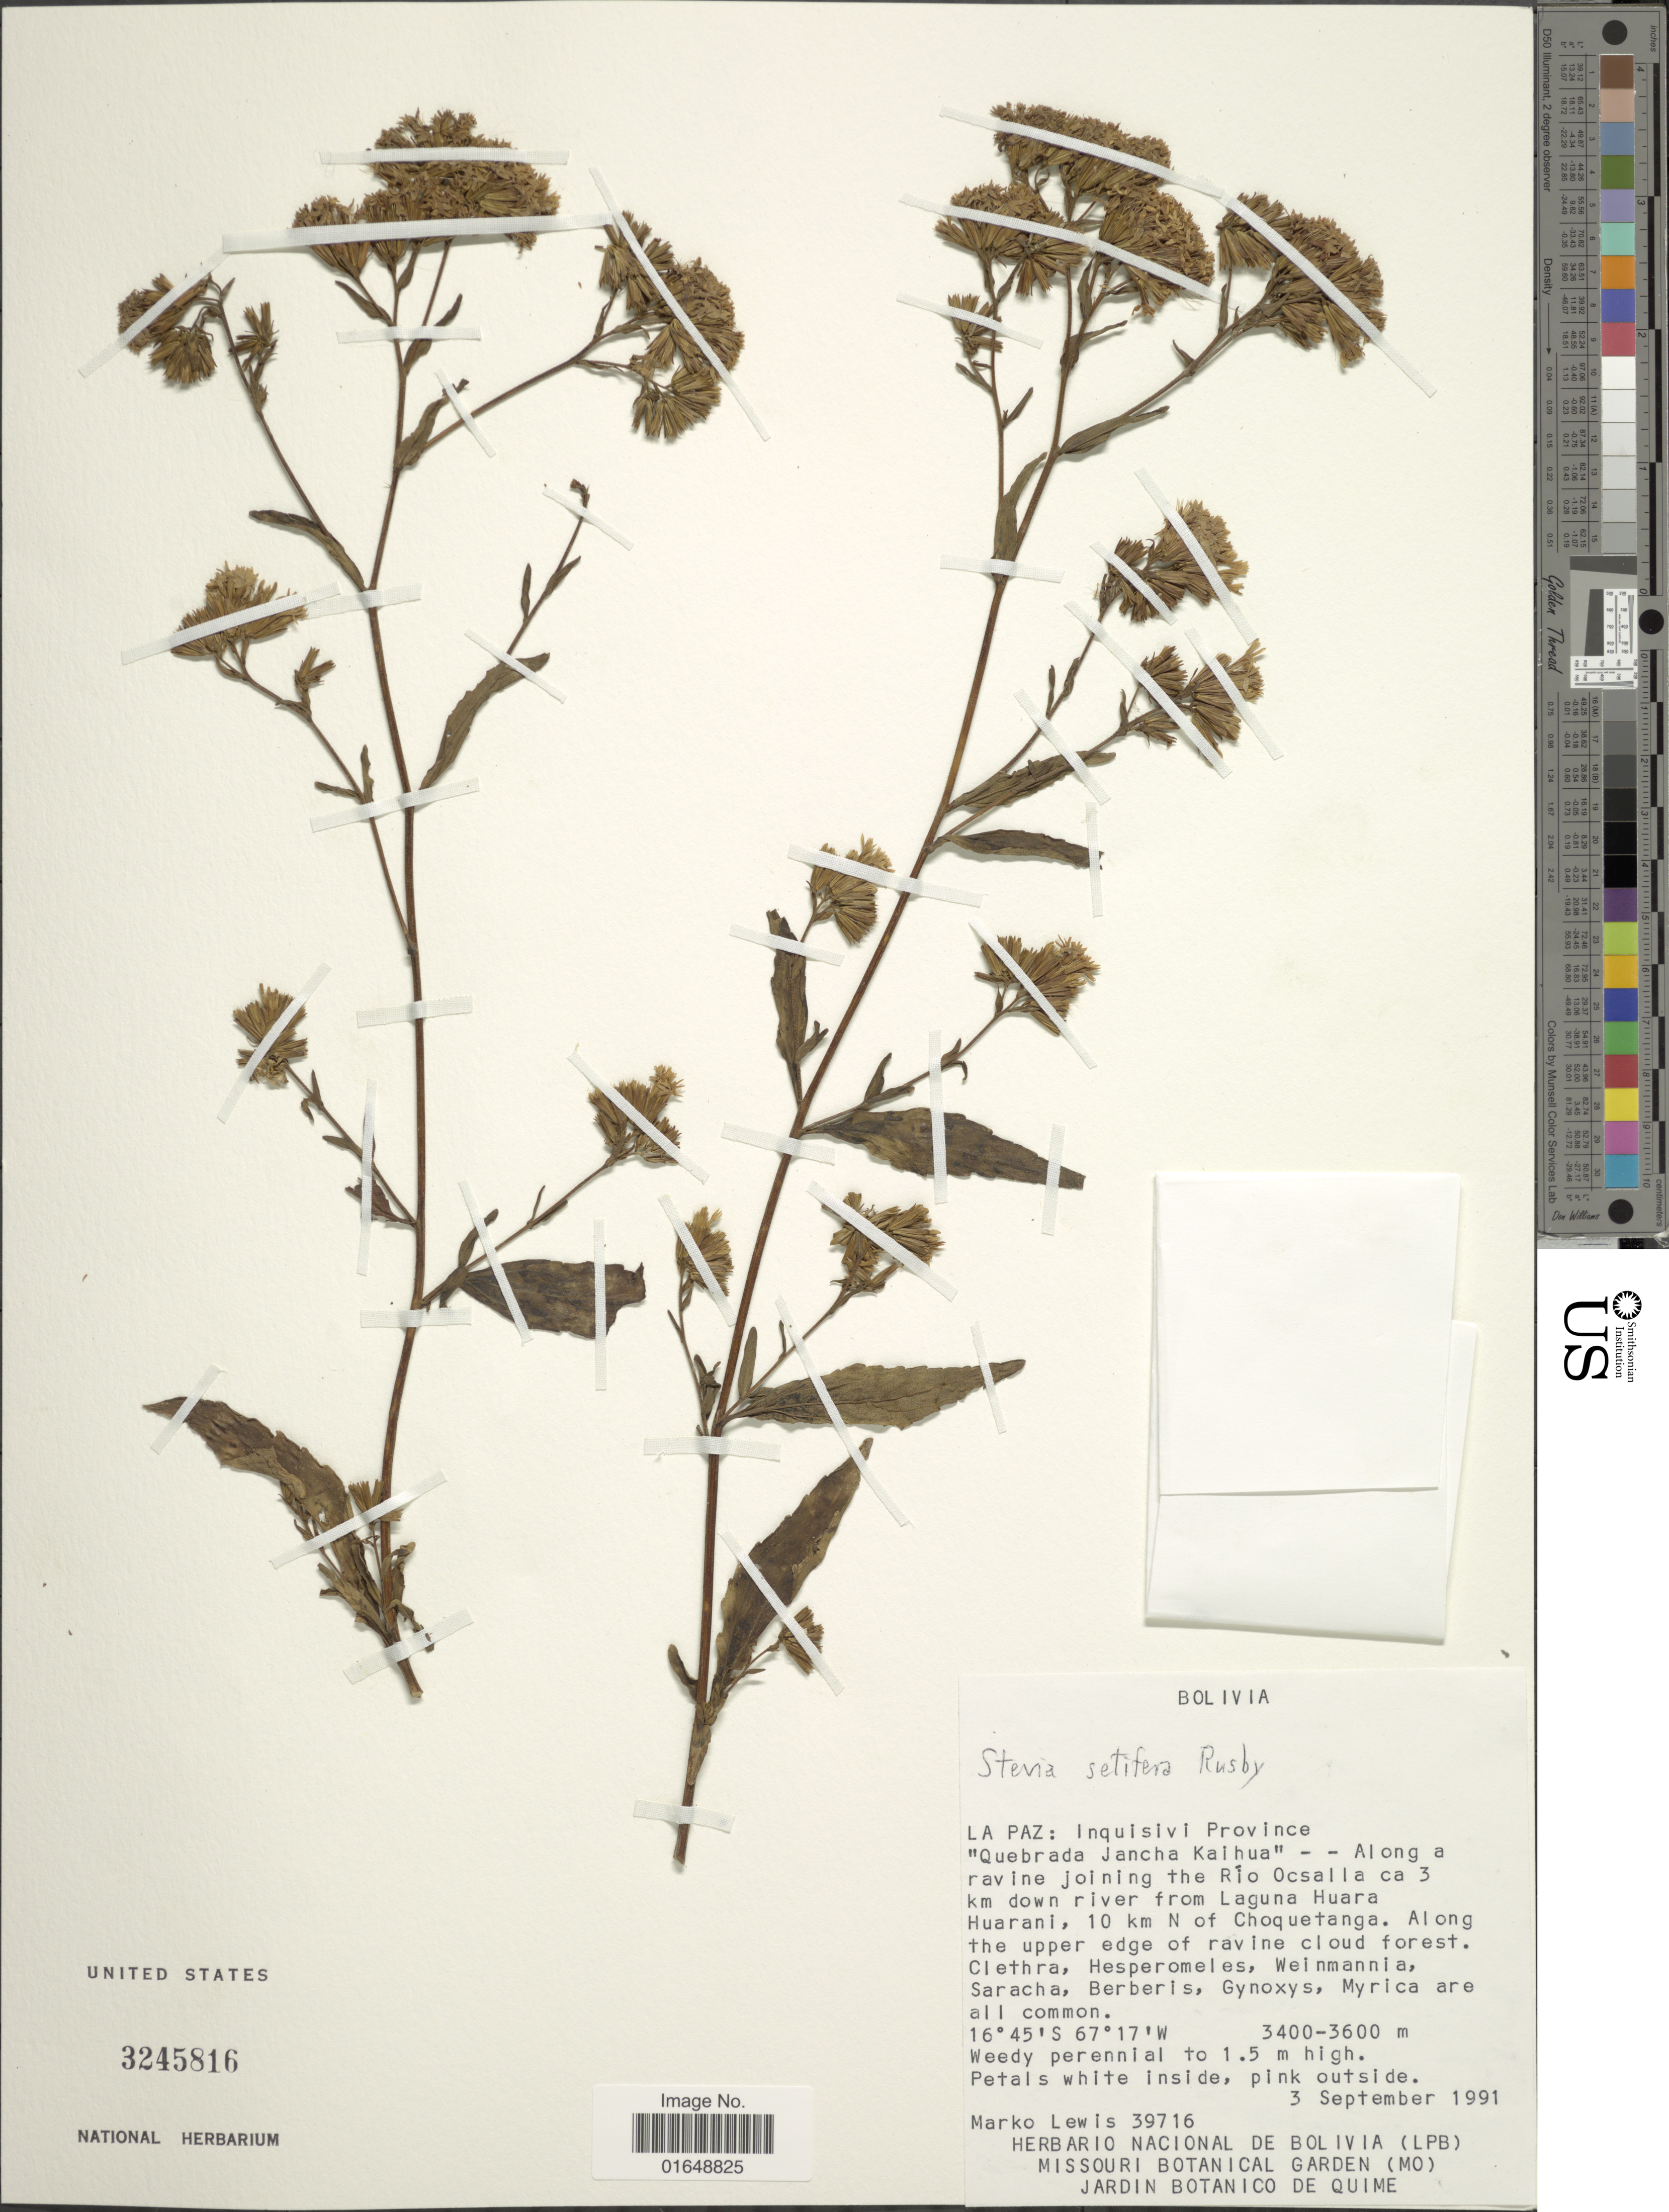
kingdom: Plantae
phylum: Tracheophyta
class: Magnoliopsida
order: Asterales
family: Asteraceae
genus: Stevia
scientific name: Stevia setifera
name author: Rusby ex B.L. Rob.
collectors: M. A. Lewis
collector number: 39716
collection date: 1991-09-03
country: Bolivia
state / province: La Paz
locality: La Paz: Inquisivi Province. "Quebrada Jancha Kaihua" -- Along a ravine joining the Rio Ocsalla ca 3 km down river from Laguna Huara Huarani, 10 km N of Choquetanga, Along the upper edge of ravine cloud forest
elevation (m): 3400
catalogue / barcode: US 3245816